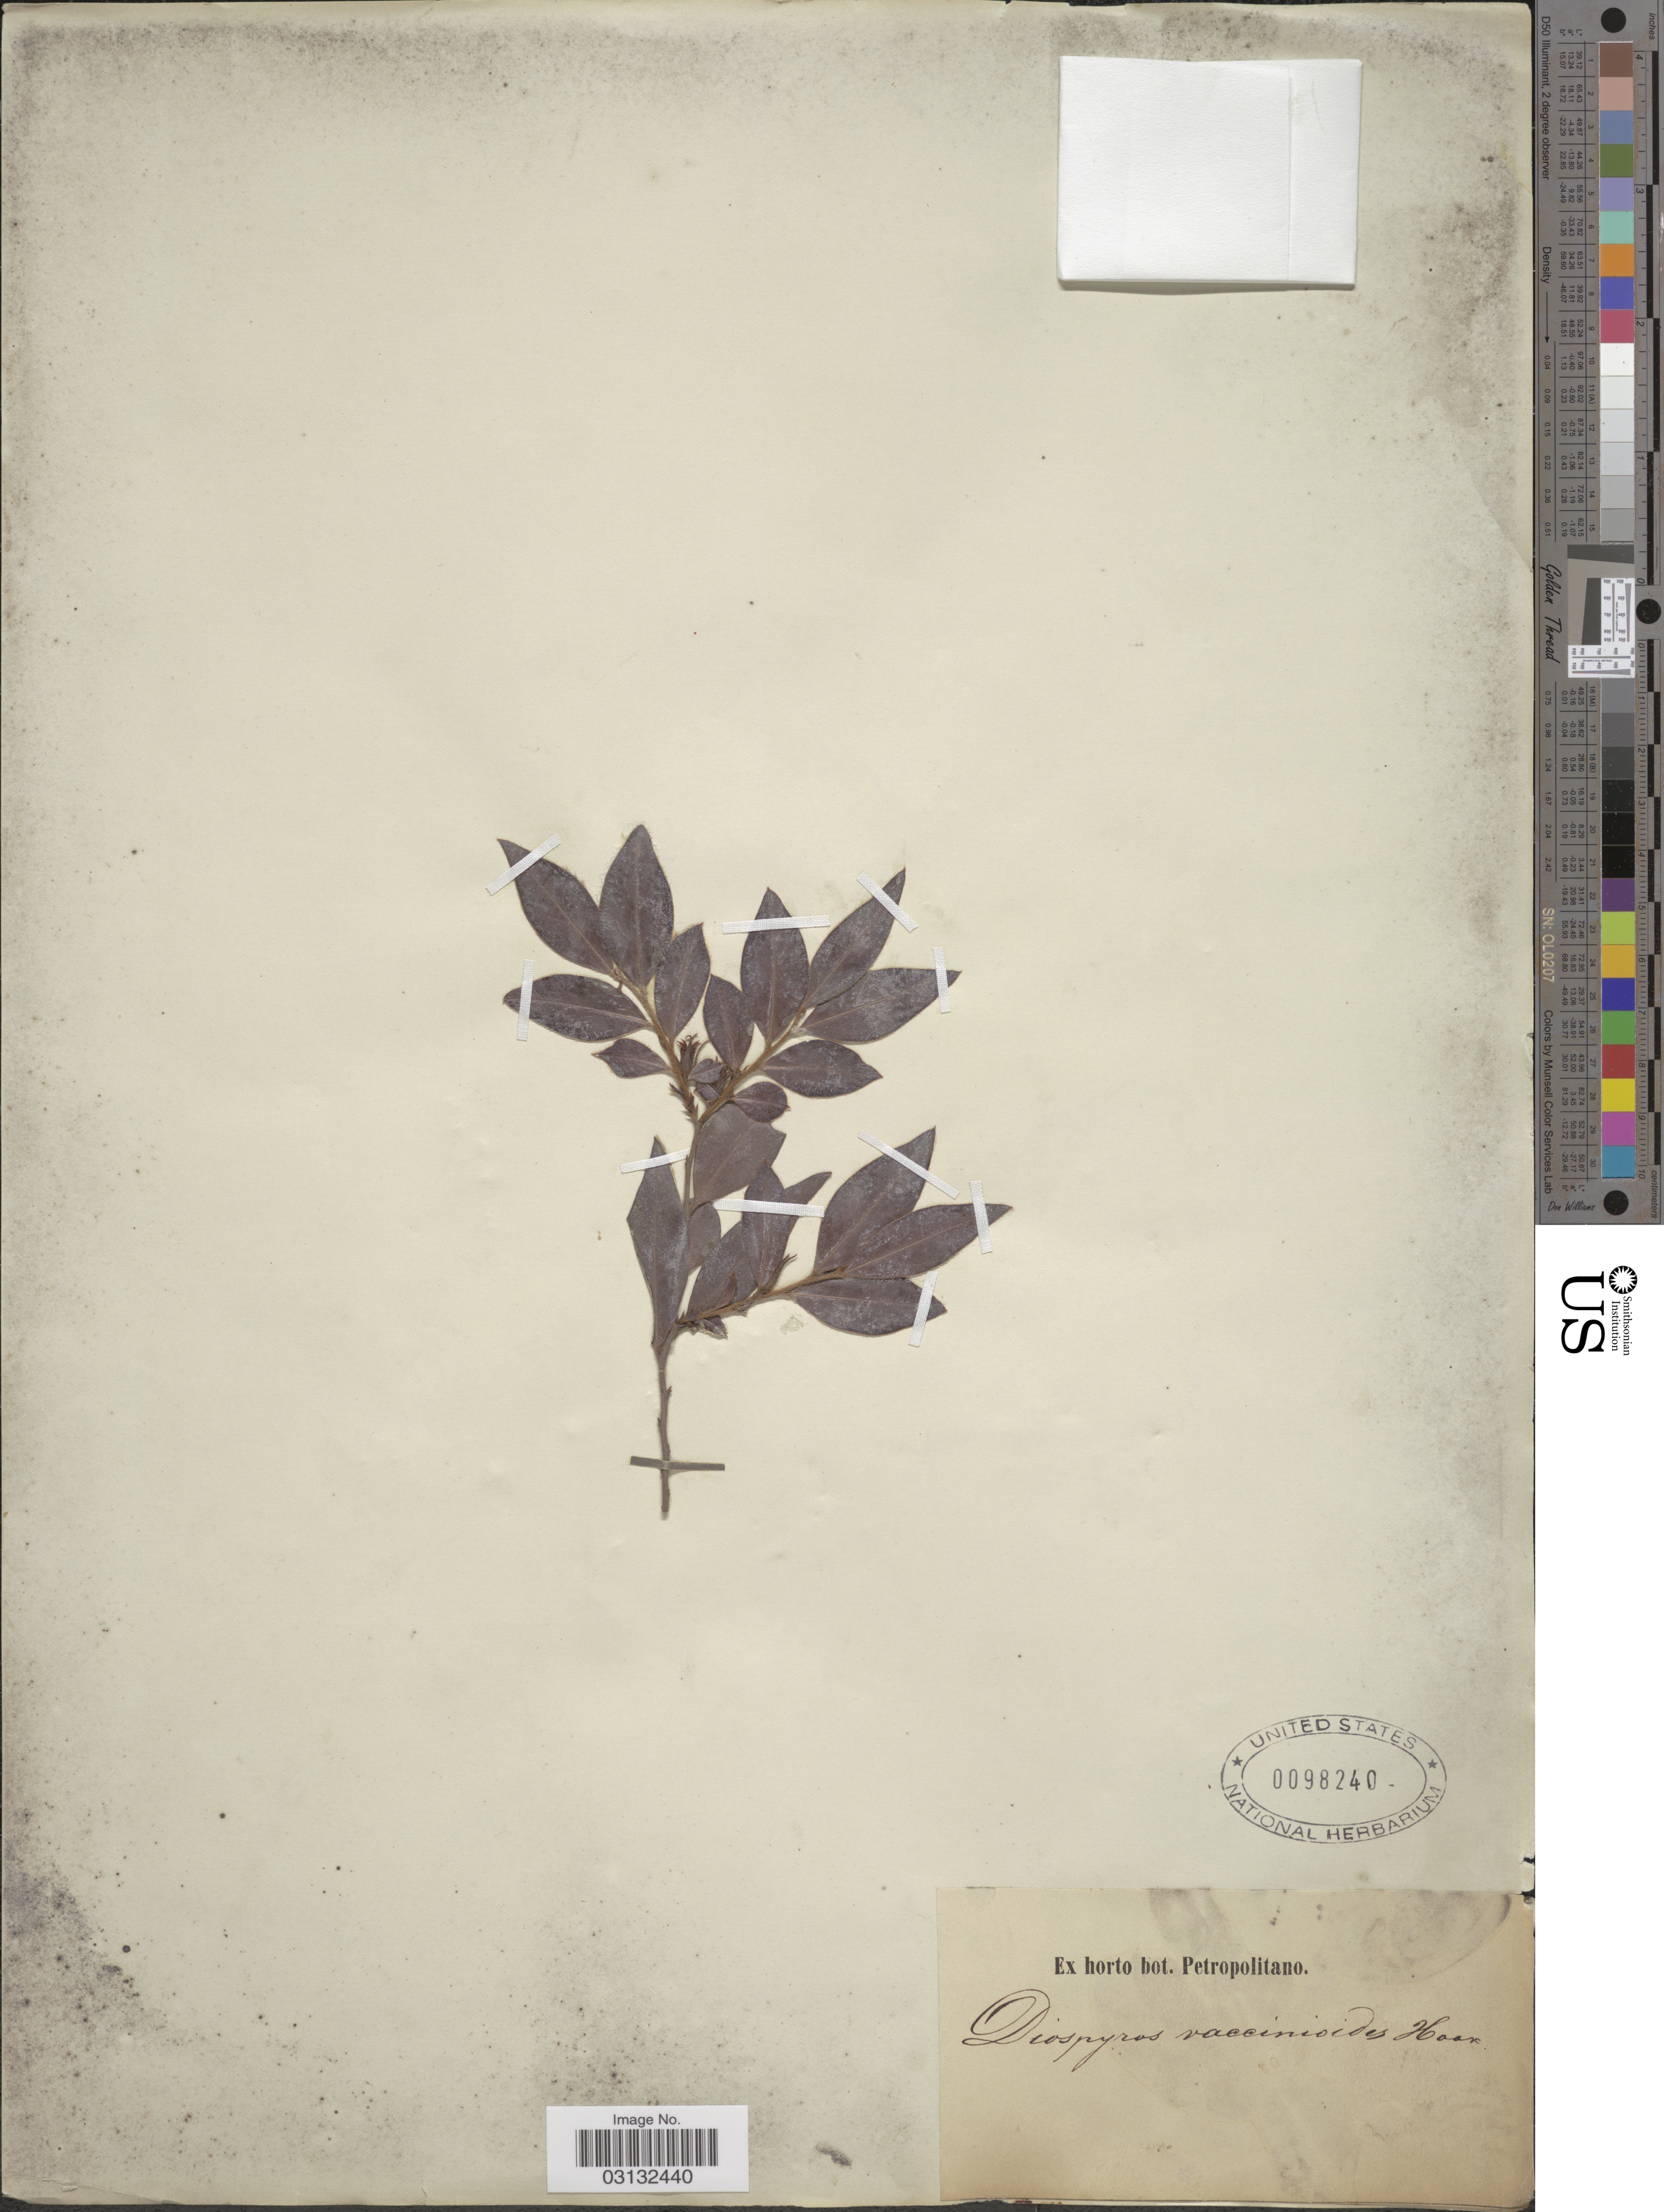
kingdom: Plantae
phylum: Tracheophyta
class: Magnoliopsida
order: Ericales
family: Ebenaceae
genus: Diospyros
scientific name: Diospyros vaccinioides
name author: Lindl.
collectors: ex Horto Bot. Petropolitano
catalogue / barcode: US 98240